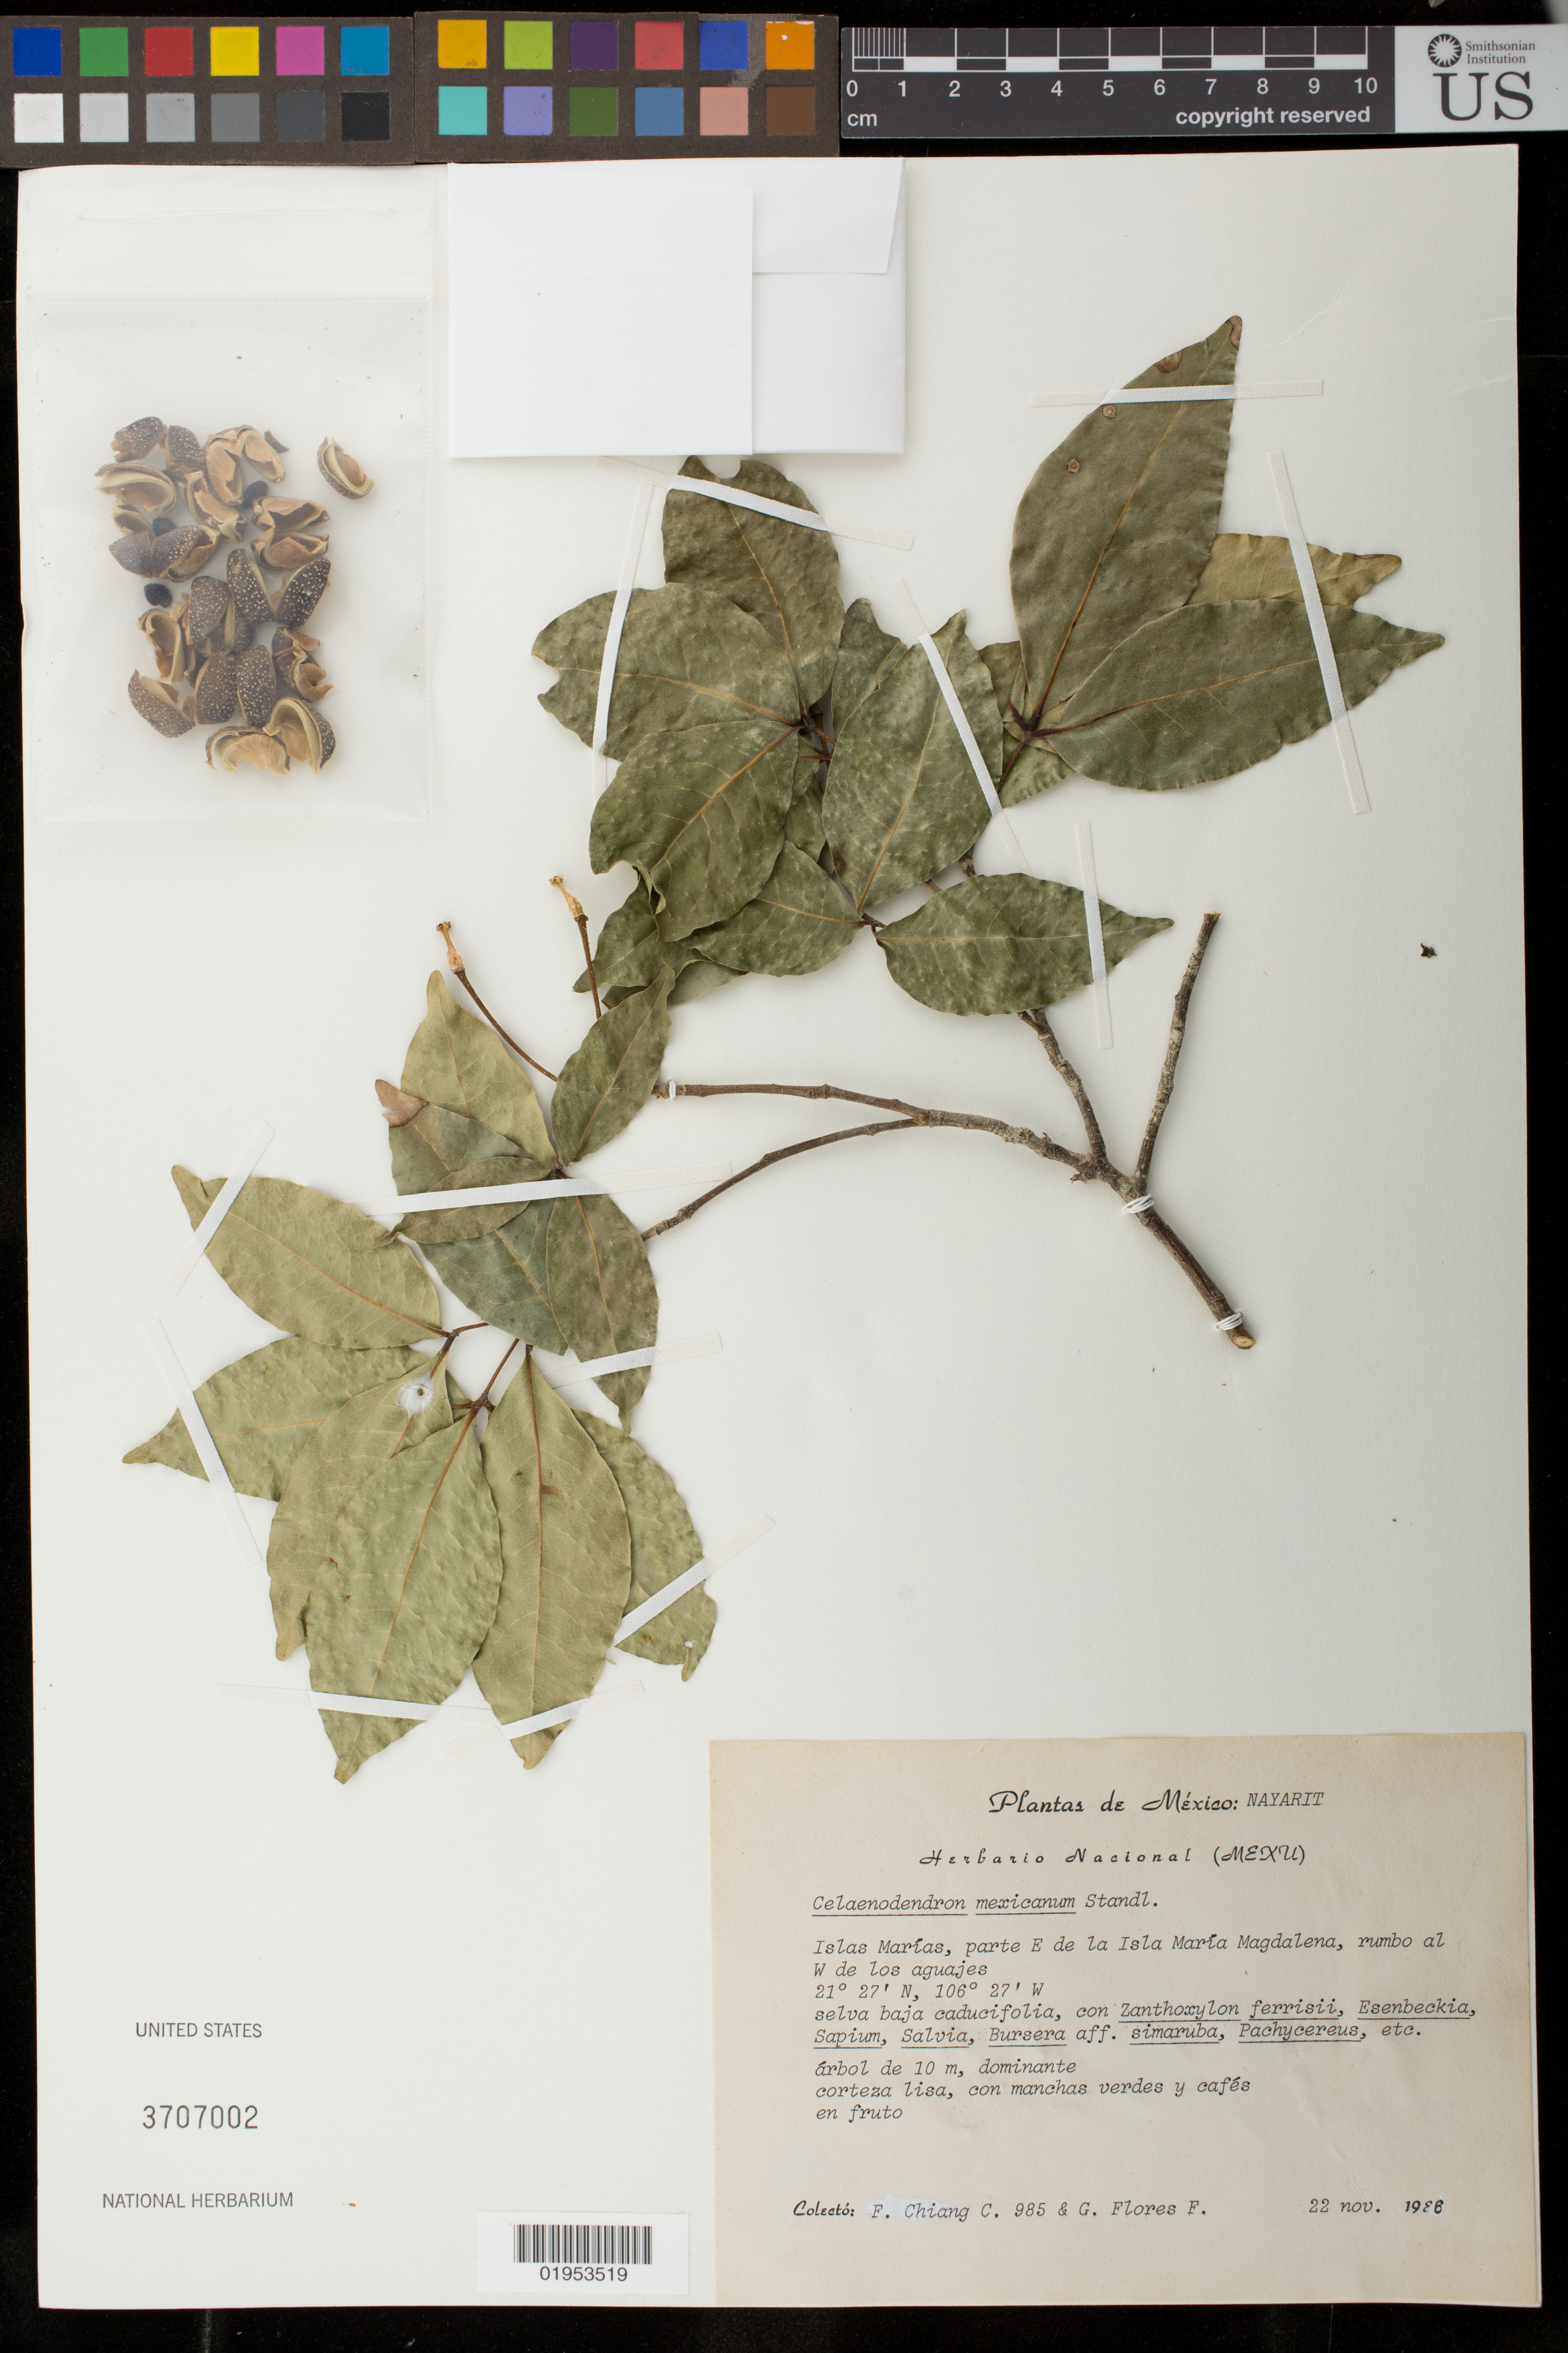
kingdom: Plantae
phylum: Tracheophyta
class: Magnoliopsida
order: Malpighiales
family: Picrodendraceae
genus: Celaenodendron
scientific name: Celaenodendron mexicanum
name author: Standl.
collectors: F. Chiang C. & G. Flores F.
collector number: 985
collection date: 1986-11-23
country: Mexico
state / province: Nayarit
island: María Magdalena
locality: Islas Marías, parte E de la Ila María Magdalena, rumbo al W de los aguajes.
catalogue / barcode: US 3707002